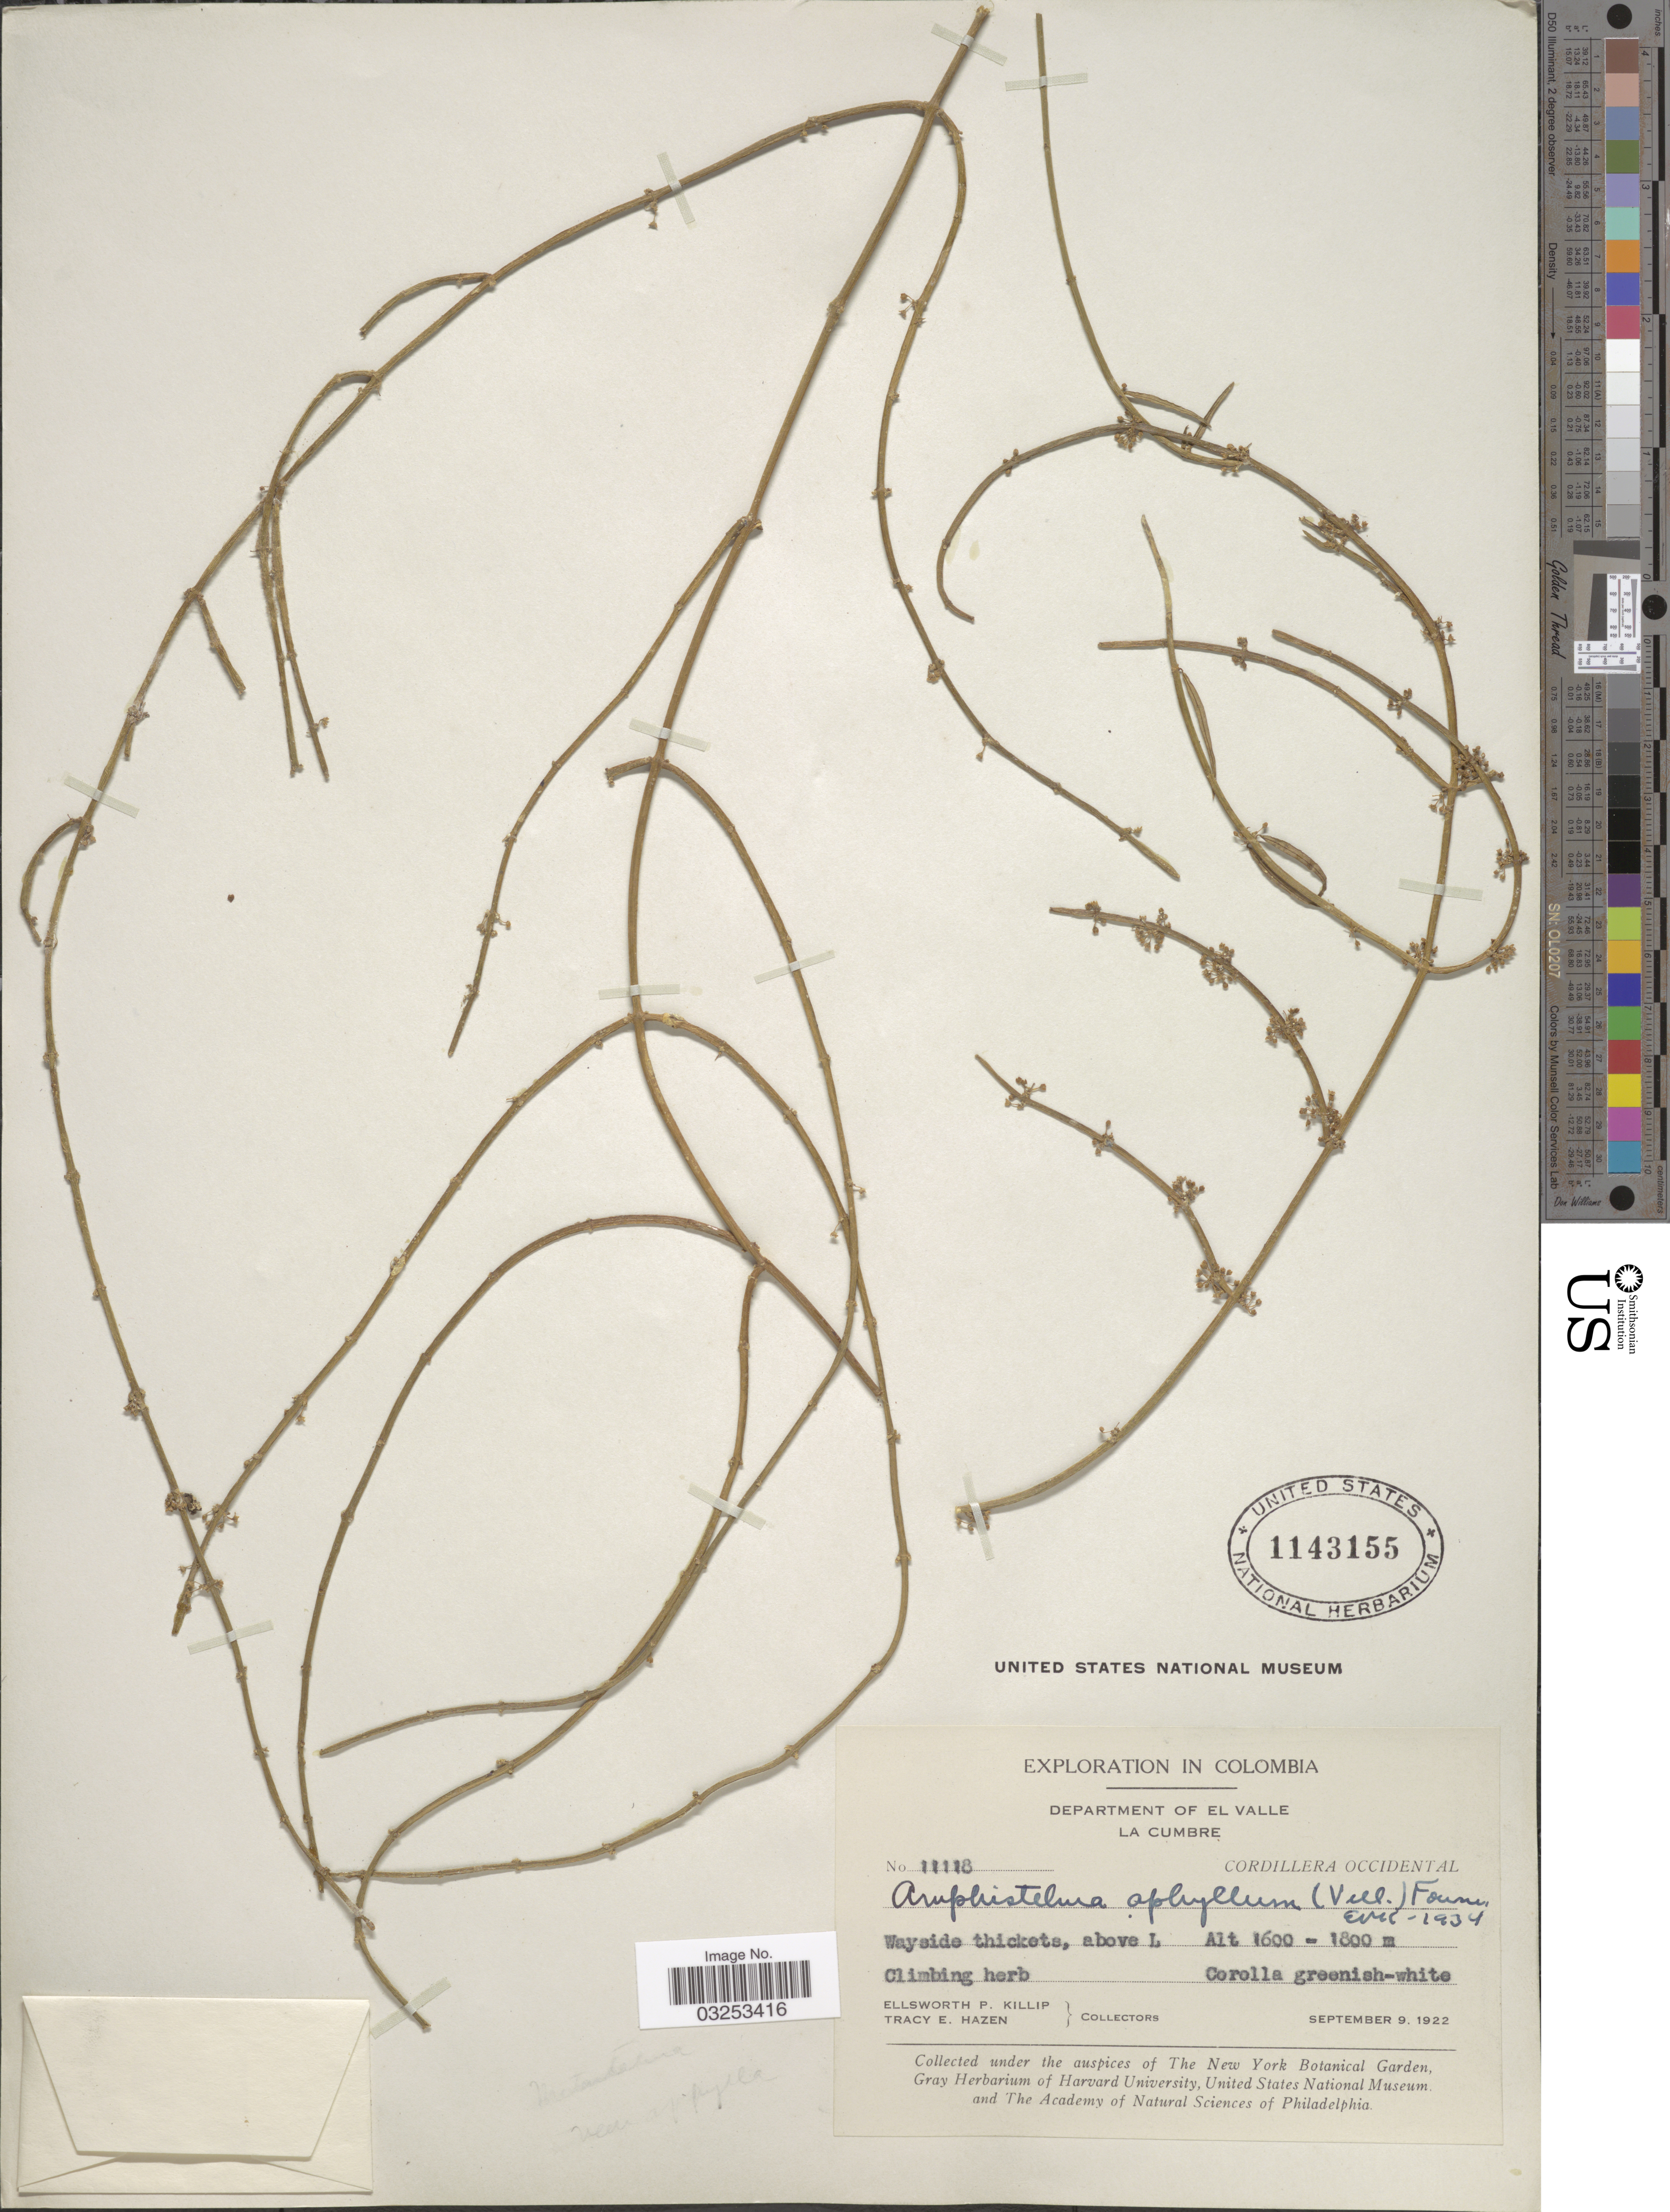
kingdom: Plantae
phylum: Tracheophyta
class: Magnoliopsida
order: Gentianales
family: Apocynaceae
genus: Orthosia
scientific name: Orthosia stenophylla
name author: Schltr.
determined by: Liede-Schumann, Sigrid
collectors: E. P. Killip & T. E. Hazen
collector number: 11118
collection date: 1922-09-09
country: Colombia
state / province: Valle del Cauca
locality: Department of El Valle. La Cumbre. Cordillera Occidental. Above L.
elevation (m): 1600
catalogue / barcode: US 1143155